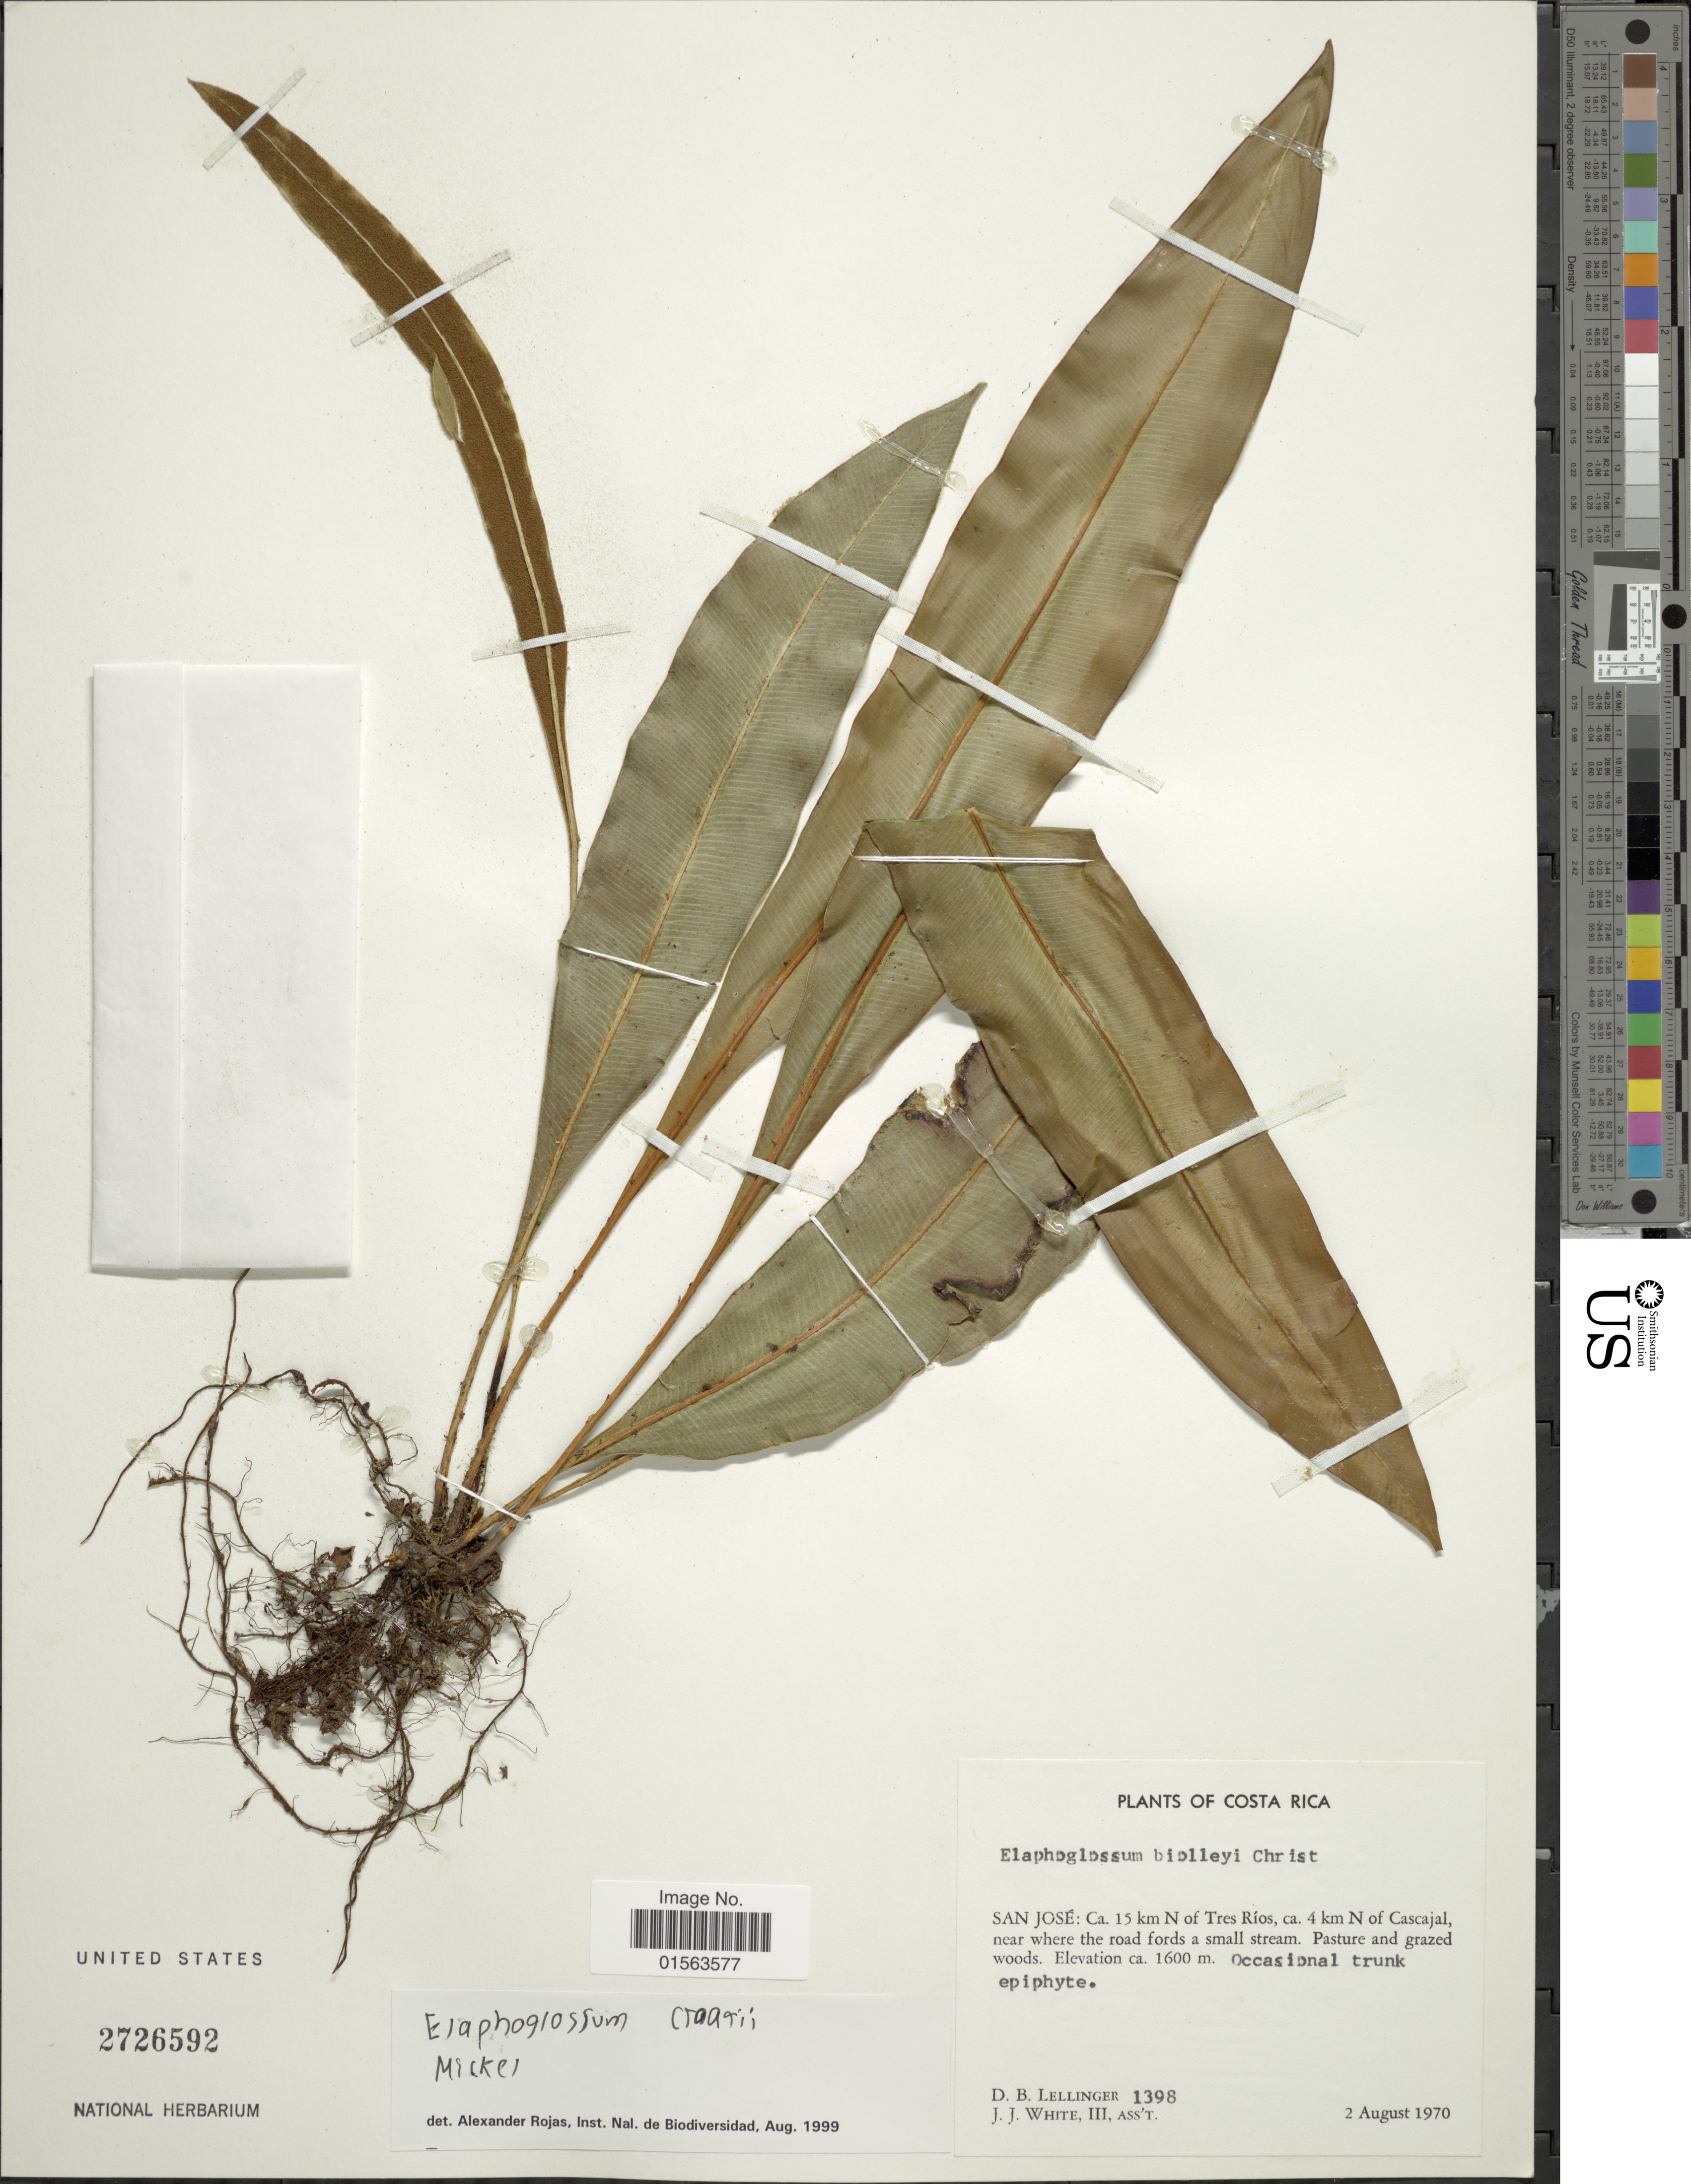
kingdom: Plantae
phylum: Tracheophyta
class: Polypodiopsida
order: Polypodiales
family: Dryopteridaceae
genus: Elaphoglossum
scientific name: Elaphoglossum croatii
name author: Mickel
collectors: D. B. Lellinger & J. J. White III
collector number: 1398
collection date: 1970-08-02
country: Costa Rica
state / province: San José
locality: San Jose: Ca 15 km N of Tres Rios, ca 4 km N of Cascajal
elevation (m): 1600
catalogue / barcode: US 2726592